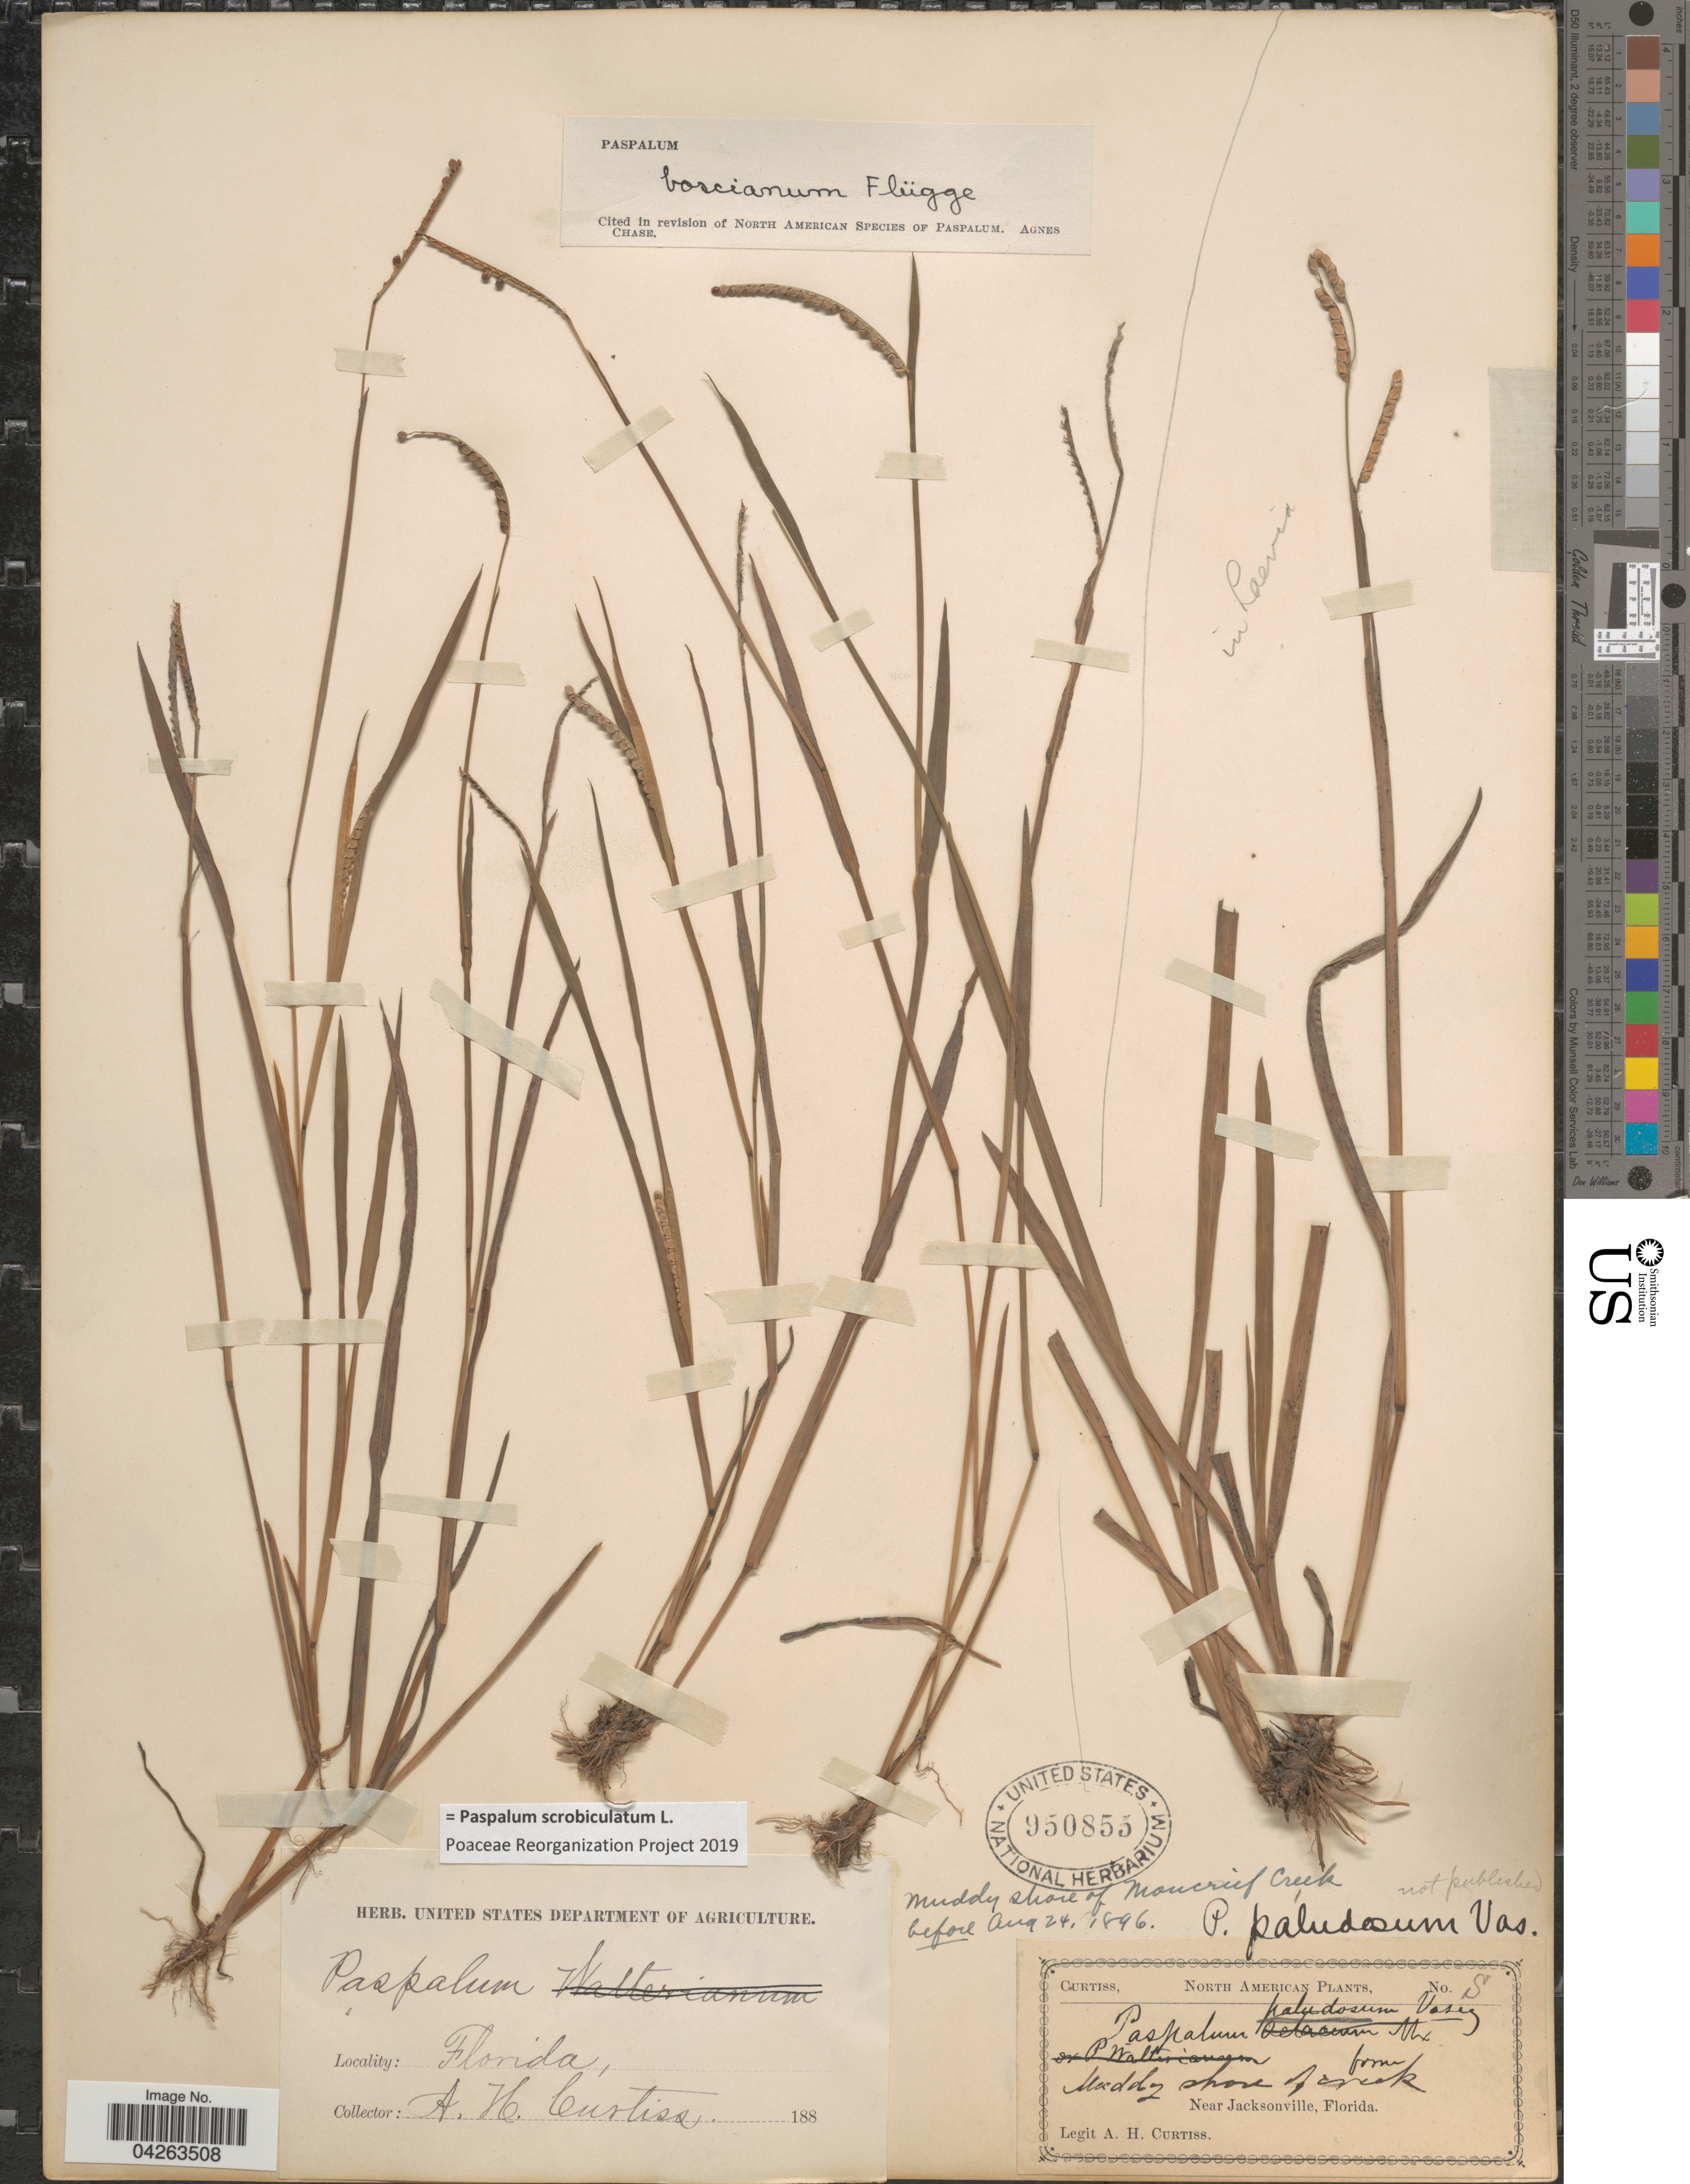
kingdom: Plantae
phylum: Tracheophyta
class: Liliopsida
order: Poales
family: Poaceae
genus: Paspalum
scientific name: Paspalum scrobiculatum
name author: L.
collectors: A. H. Curtiss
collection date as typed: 188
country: United States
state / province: Florida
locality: Near Jacksonville.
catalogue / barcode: US 950855